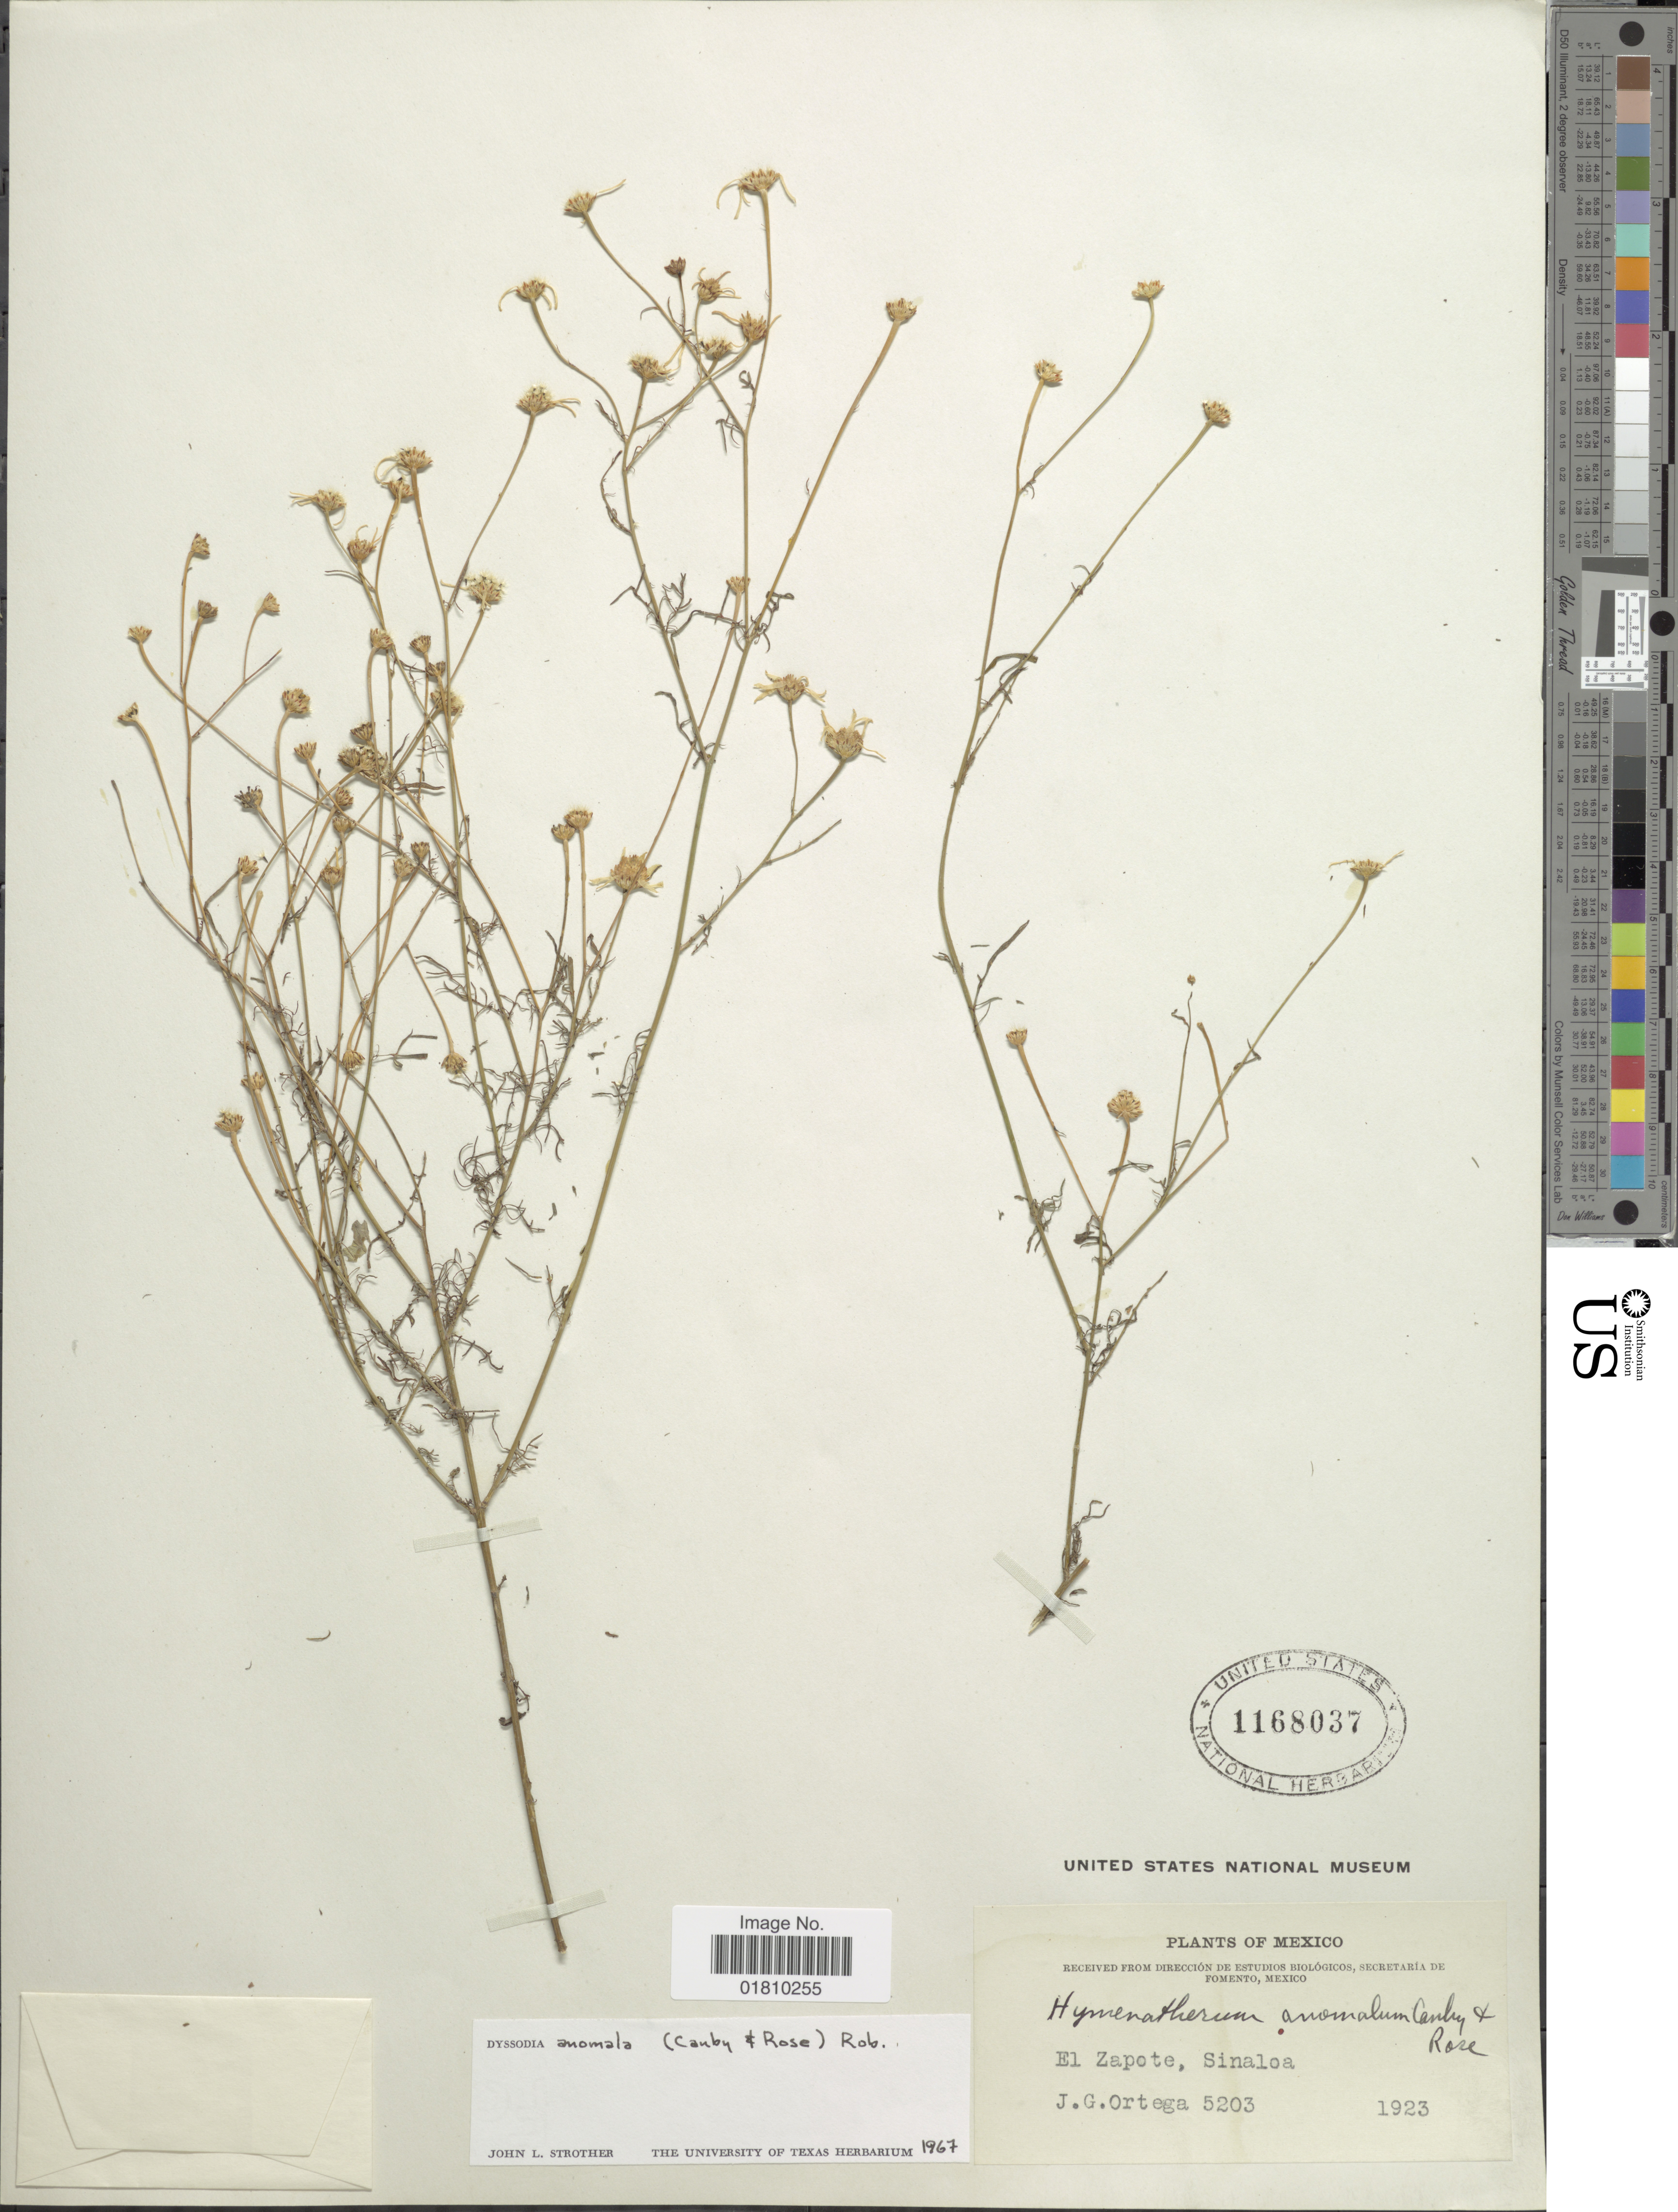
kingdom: Plantae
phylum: Tracheophyta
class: Magnoliopsida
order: Asterales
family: Asteraceae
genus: Adenophyllum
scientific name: Adenophyllum anomalum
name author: (Canby) Strother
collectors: J. Ortega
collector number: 5203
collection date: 1923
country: Mexico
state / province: Sinaloa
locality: El Zapote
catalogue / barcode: US 1168037